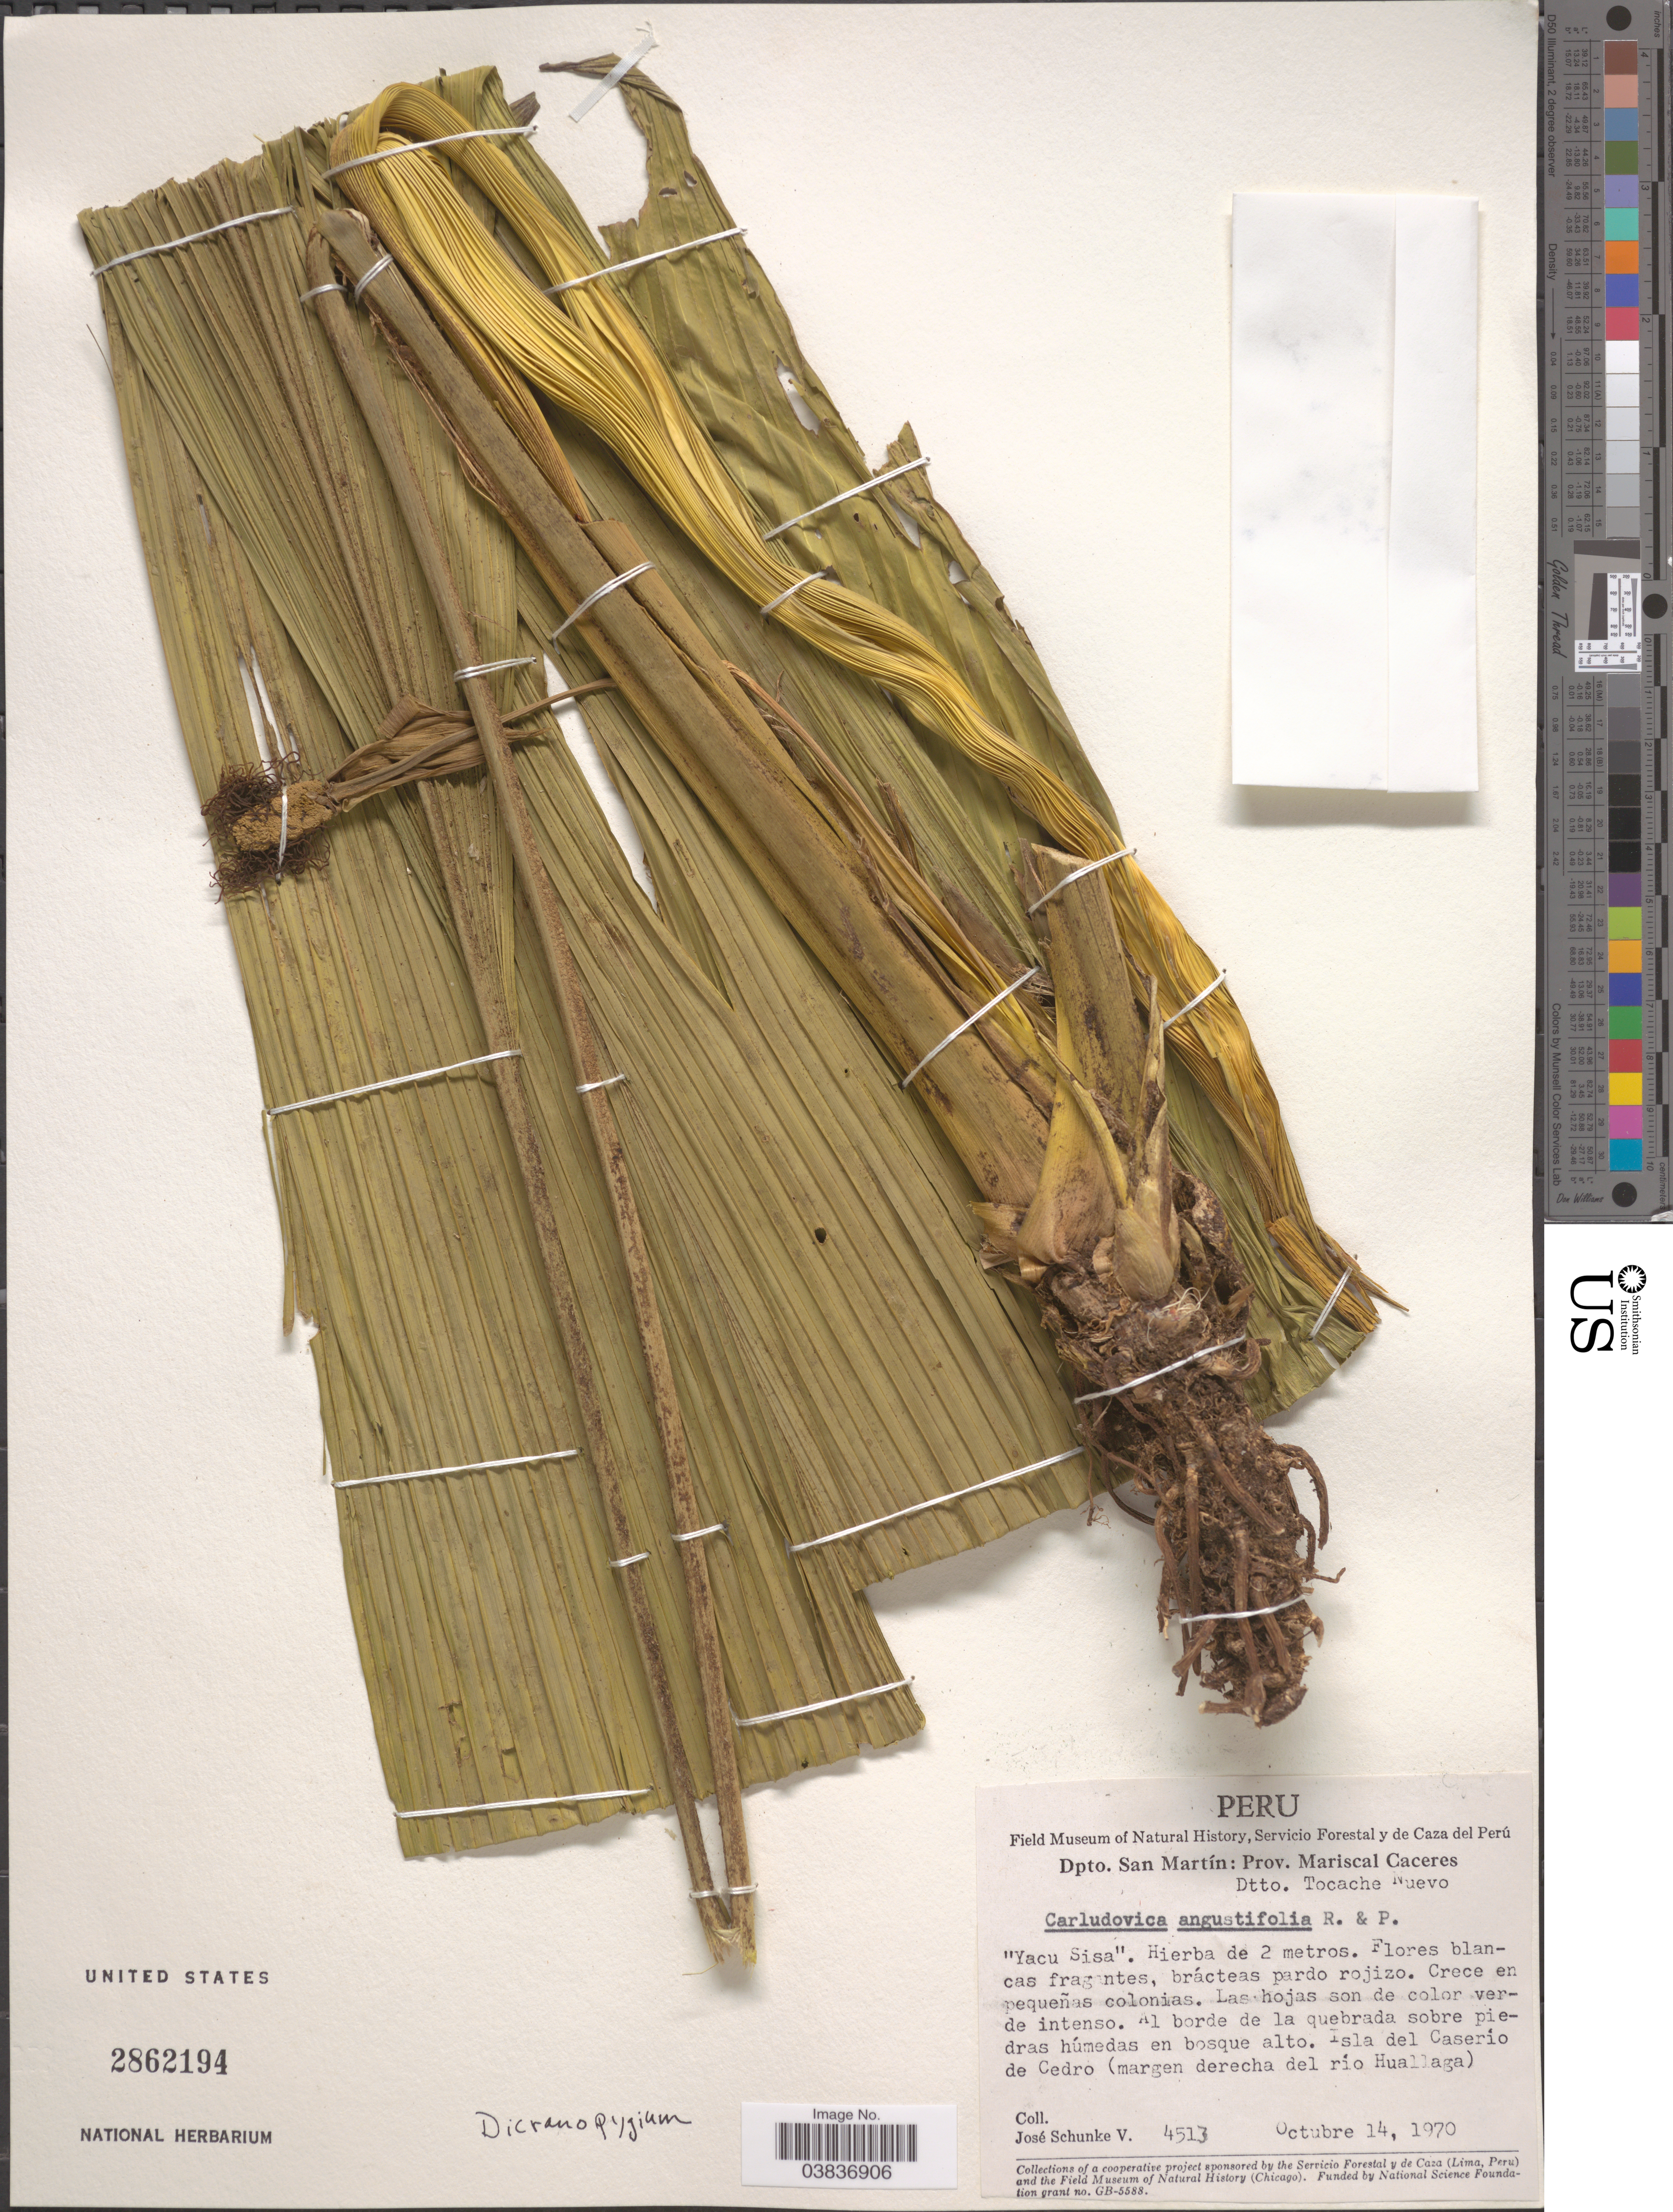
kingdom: Plantae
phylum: Tracheophyta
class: Liliopsida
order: Pandanales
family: Cyclanthaceae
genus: Dicranopygium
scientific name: Dicranopygium sp.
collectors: J. Schunke Vigo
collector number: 4513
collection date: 1970-10-14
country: Peru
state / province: San Martín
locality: Dpto. San Martín: Prov. Mariscal Caceres. Dtto. Tocache Nuevo. Al borde de la quebrada sobre piedras húmedas en bosque alto. Isla del Caserio de Cedro (margen derecha del rio Huallaga).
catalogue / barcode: US 2862194